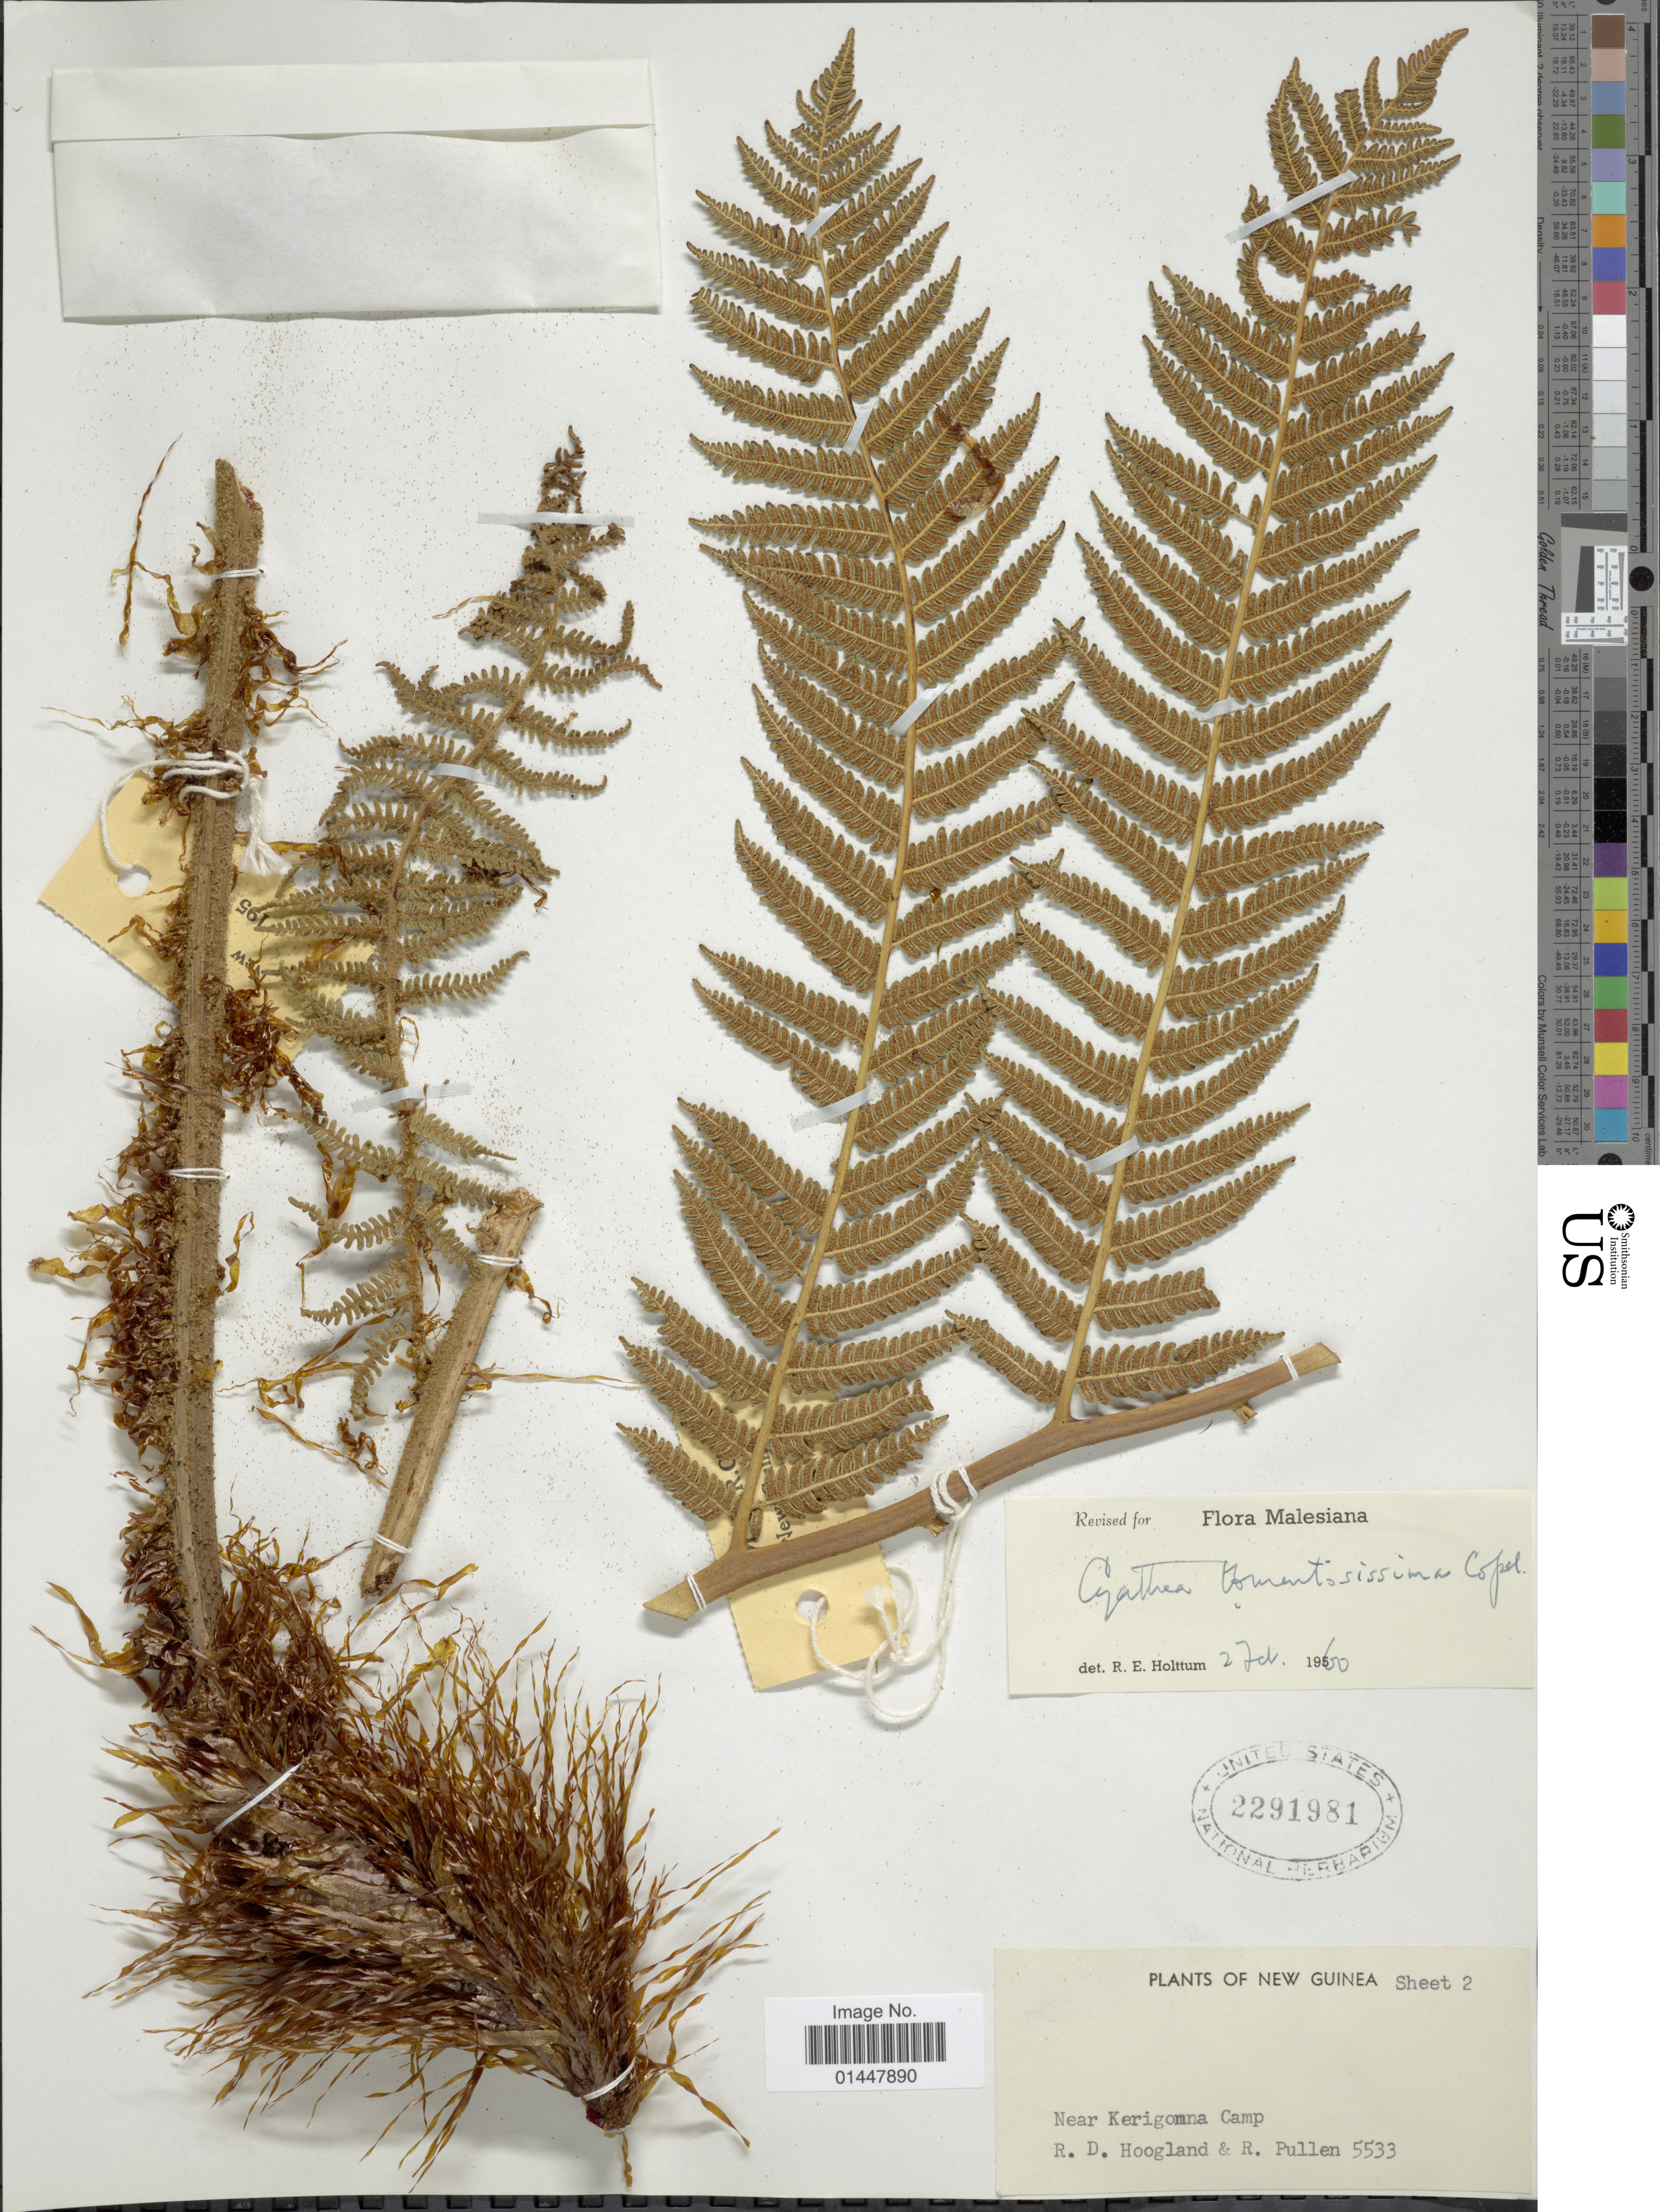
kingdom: Plantae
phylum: Tracheophyta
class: Polypodiopsida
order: Cyatheales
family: Cyatheaceae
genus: Sphaeropteris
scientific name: Sphaeropteris tomentosissima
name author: (Copel.) R.M. Tryon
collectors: R. D. Hoogland & R. Pullen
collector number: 5533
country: Papua New Guinea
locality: New Guinea, near Kerigomma Camp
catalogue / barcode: US 2291981